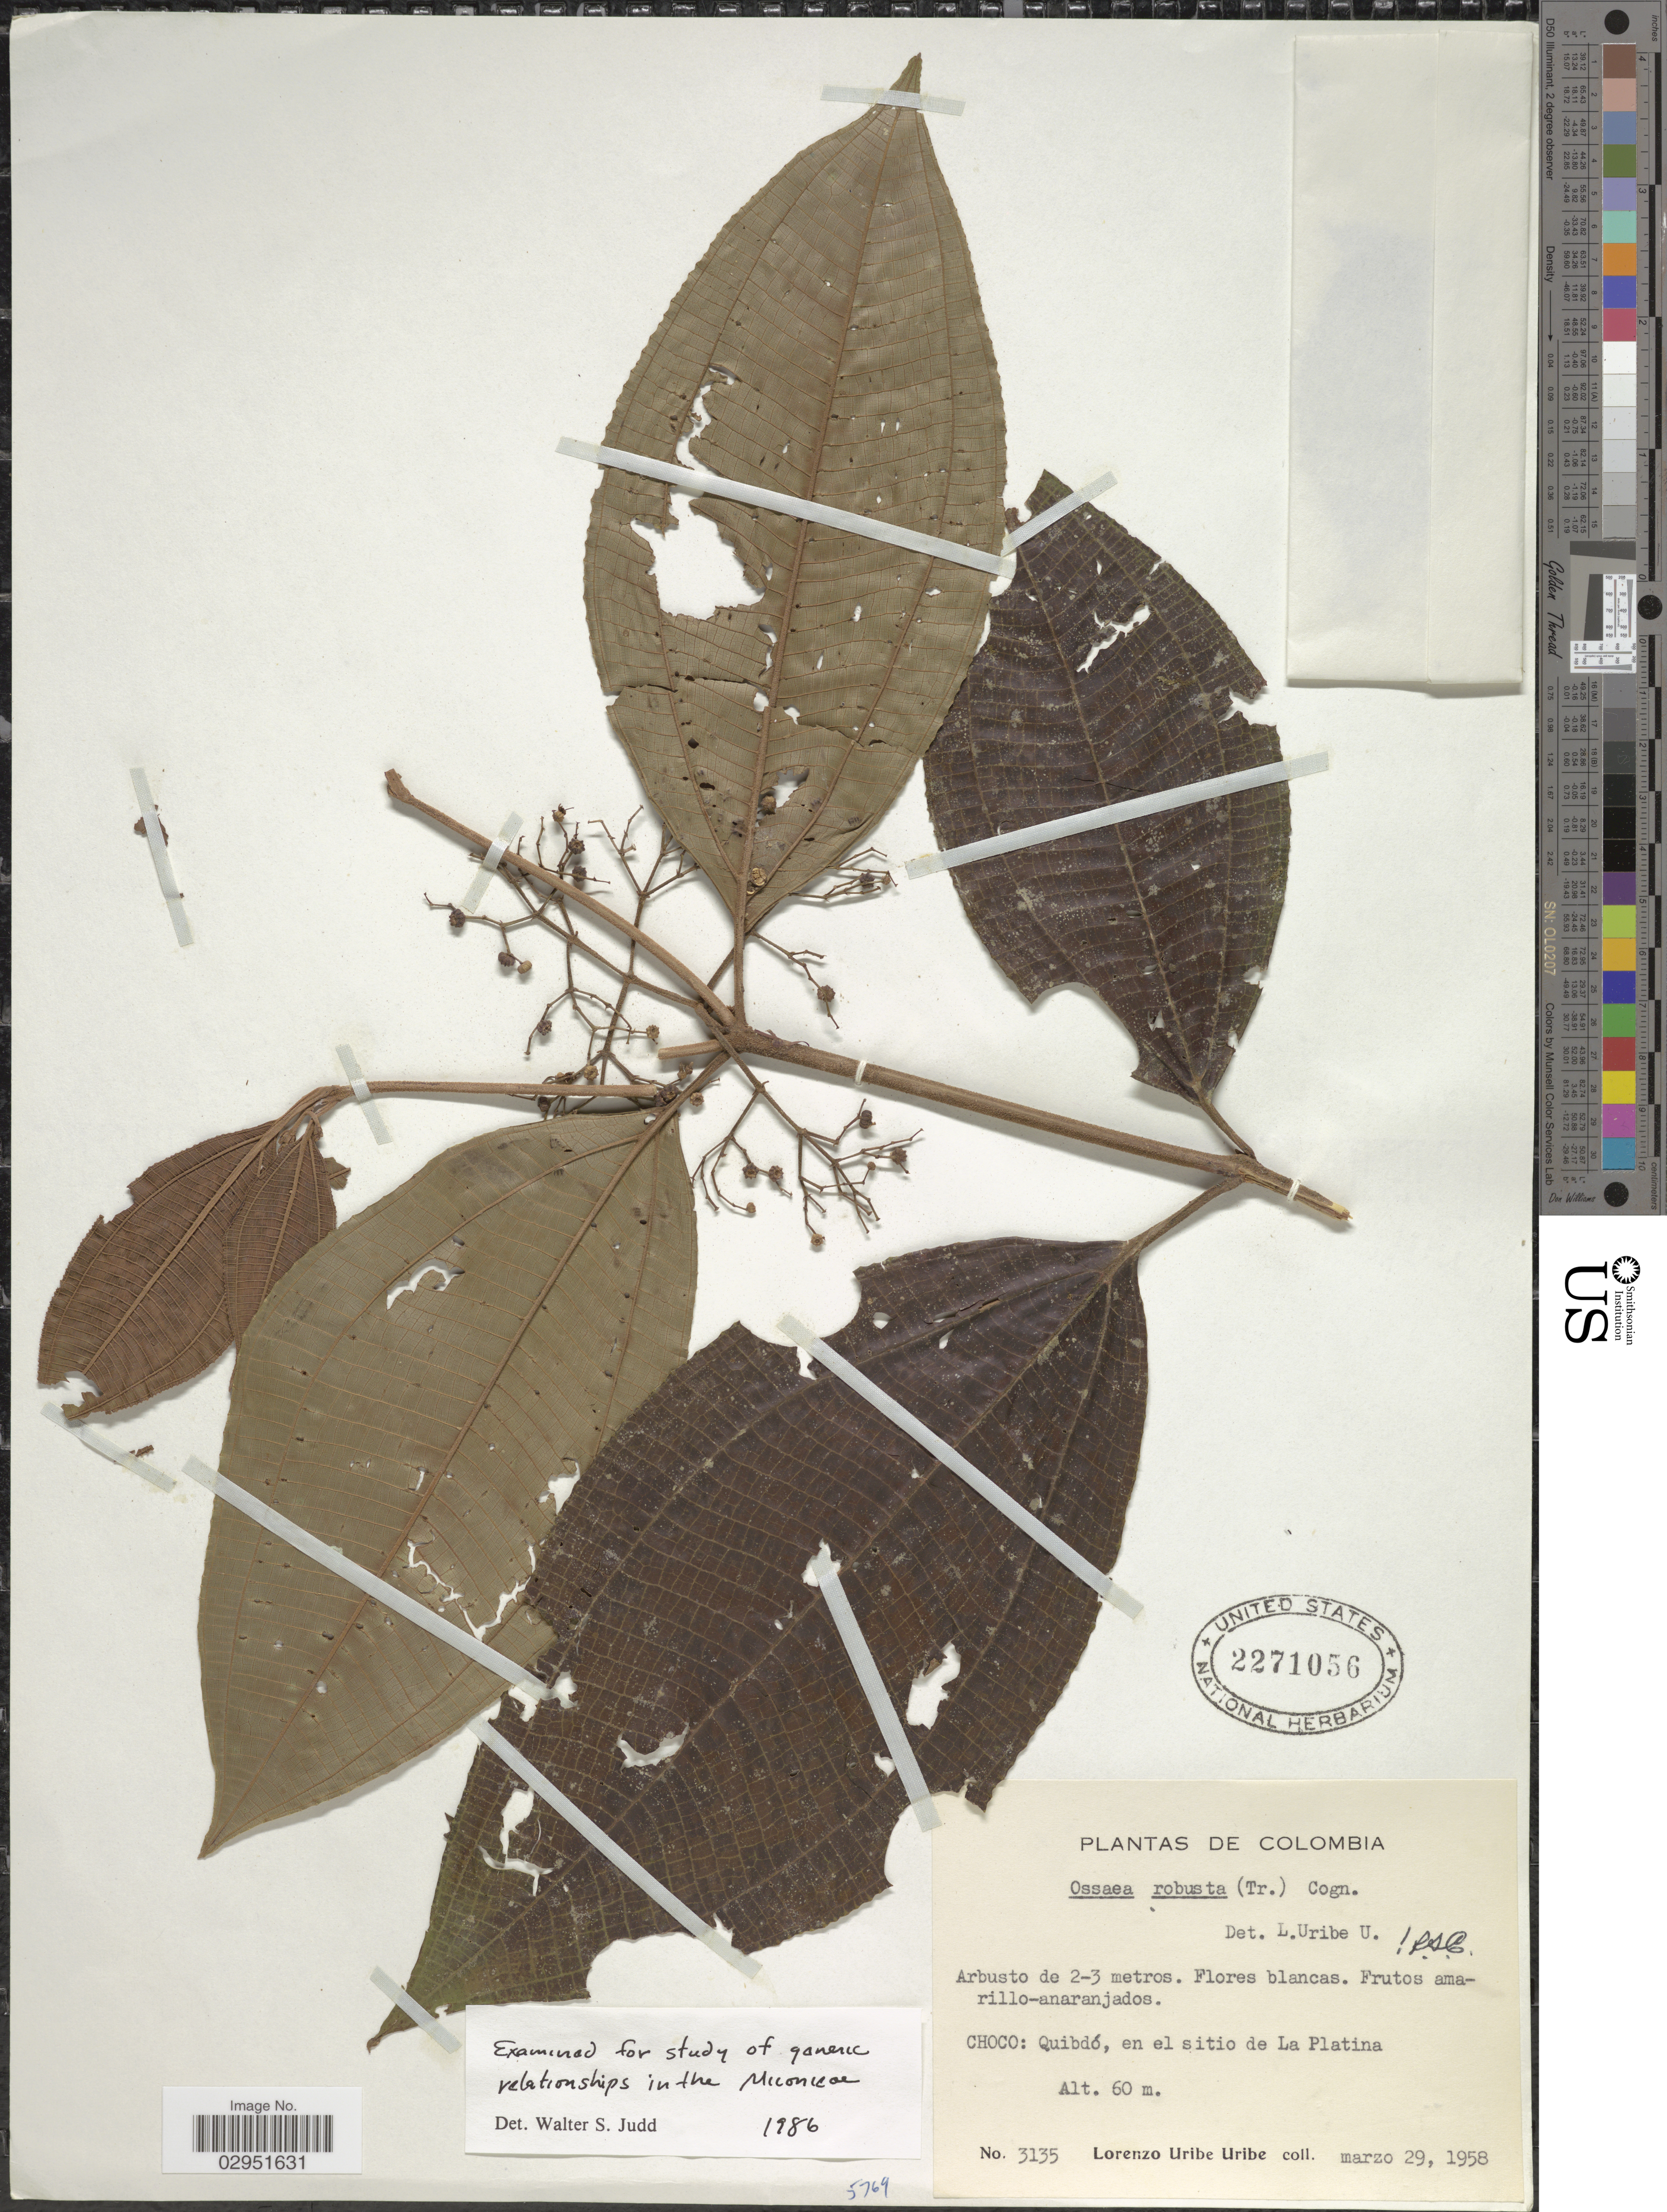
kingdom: Plantae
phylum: Tracheophyta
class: Magnoliopsida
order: Myrtales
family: Melastomataceae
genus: Ossaea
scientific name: Ossaea robusta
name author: Cogn. in DC.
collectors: L. Uribe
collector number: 3135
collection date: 1958-03-29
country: Colombia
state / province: Chocó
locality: Quibdó, en el sitio de La Platina.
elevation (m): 60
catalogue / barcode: US 2271056